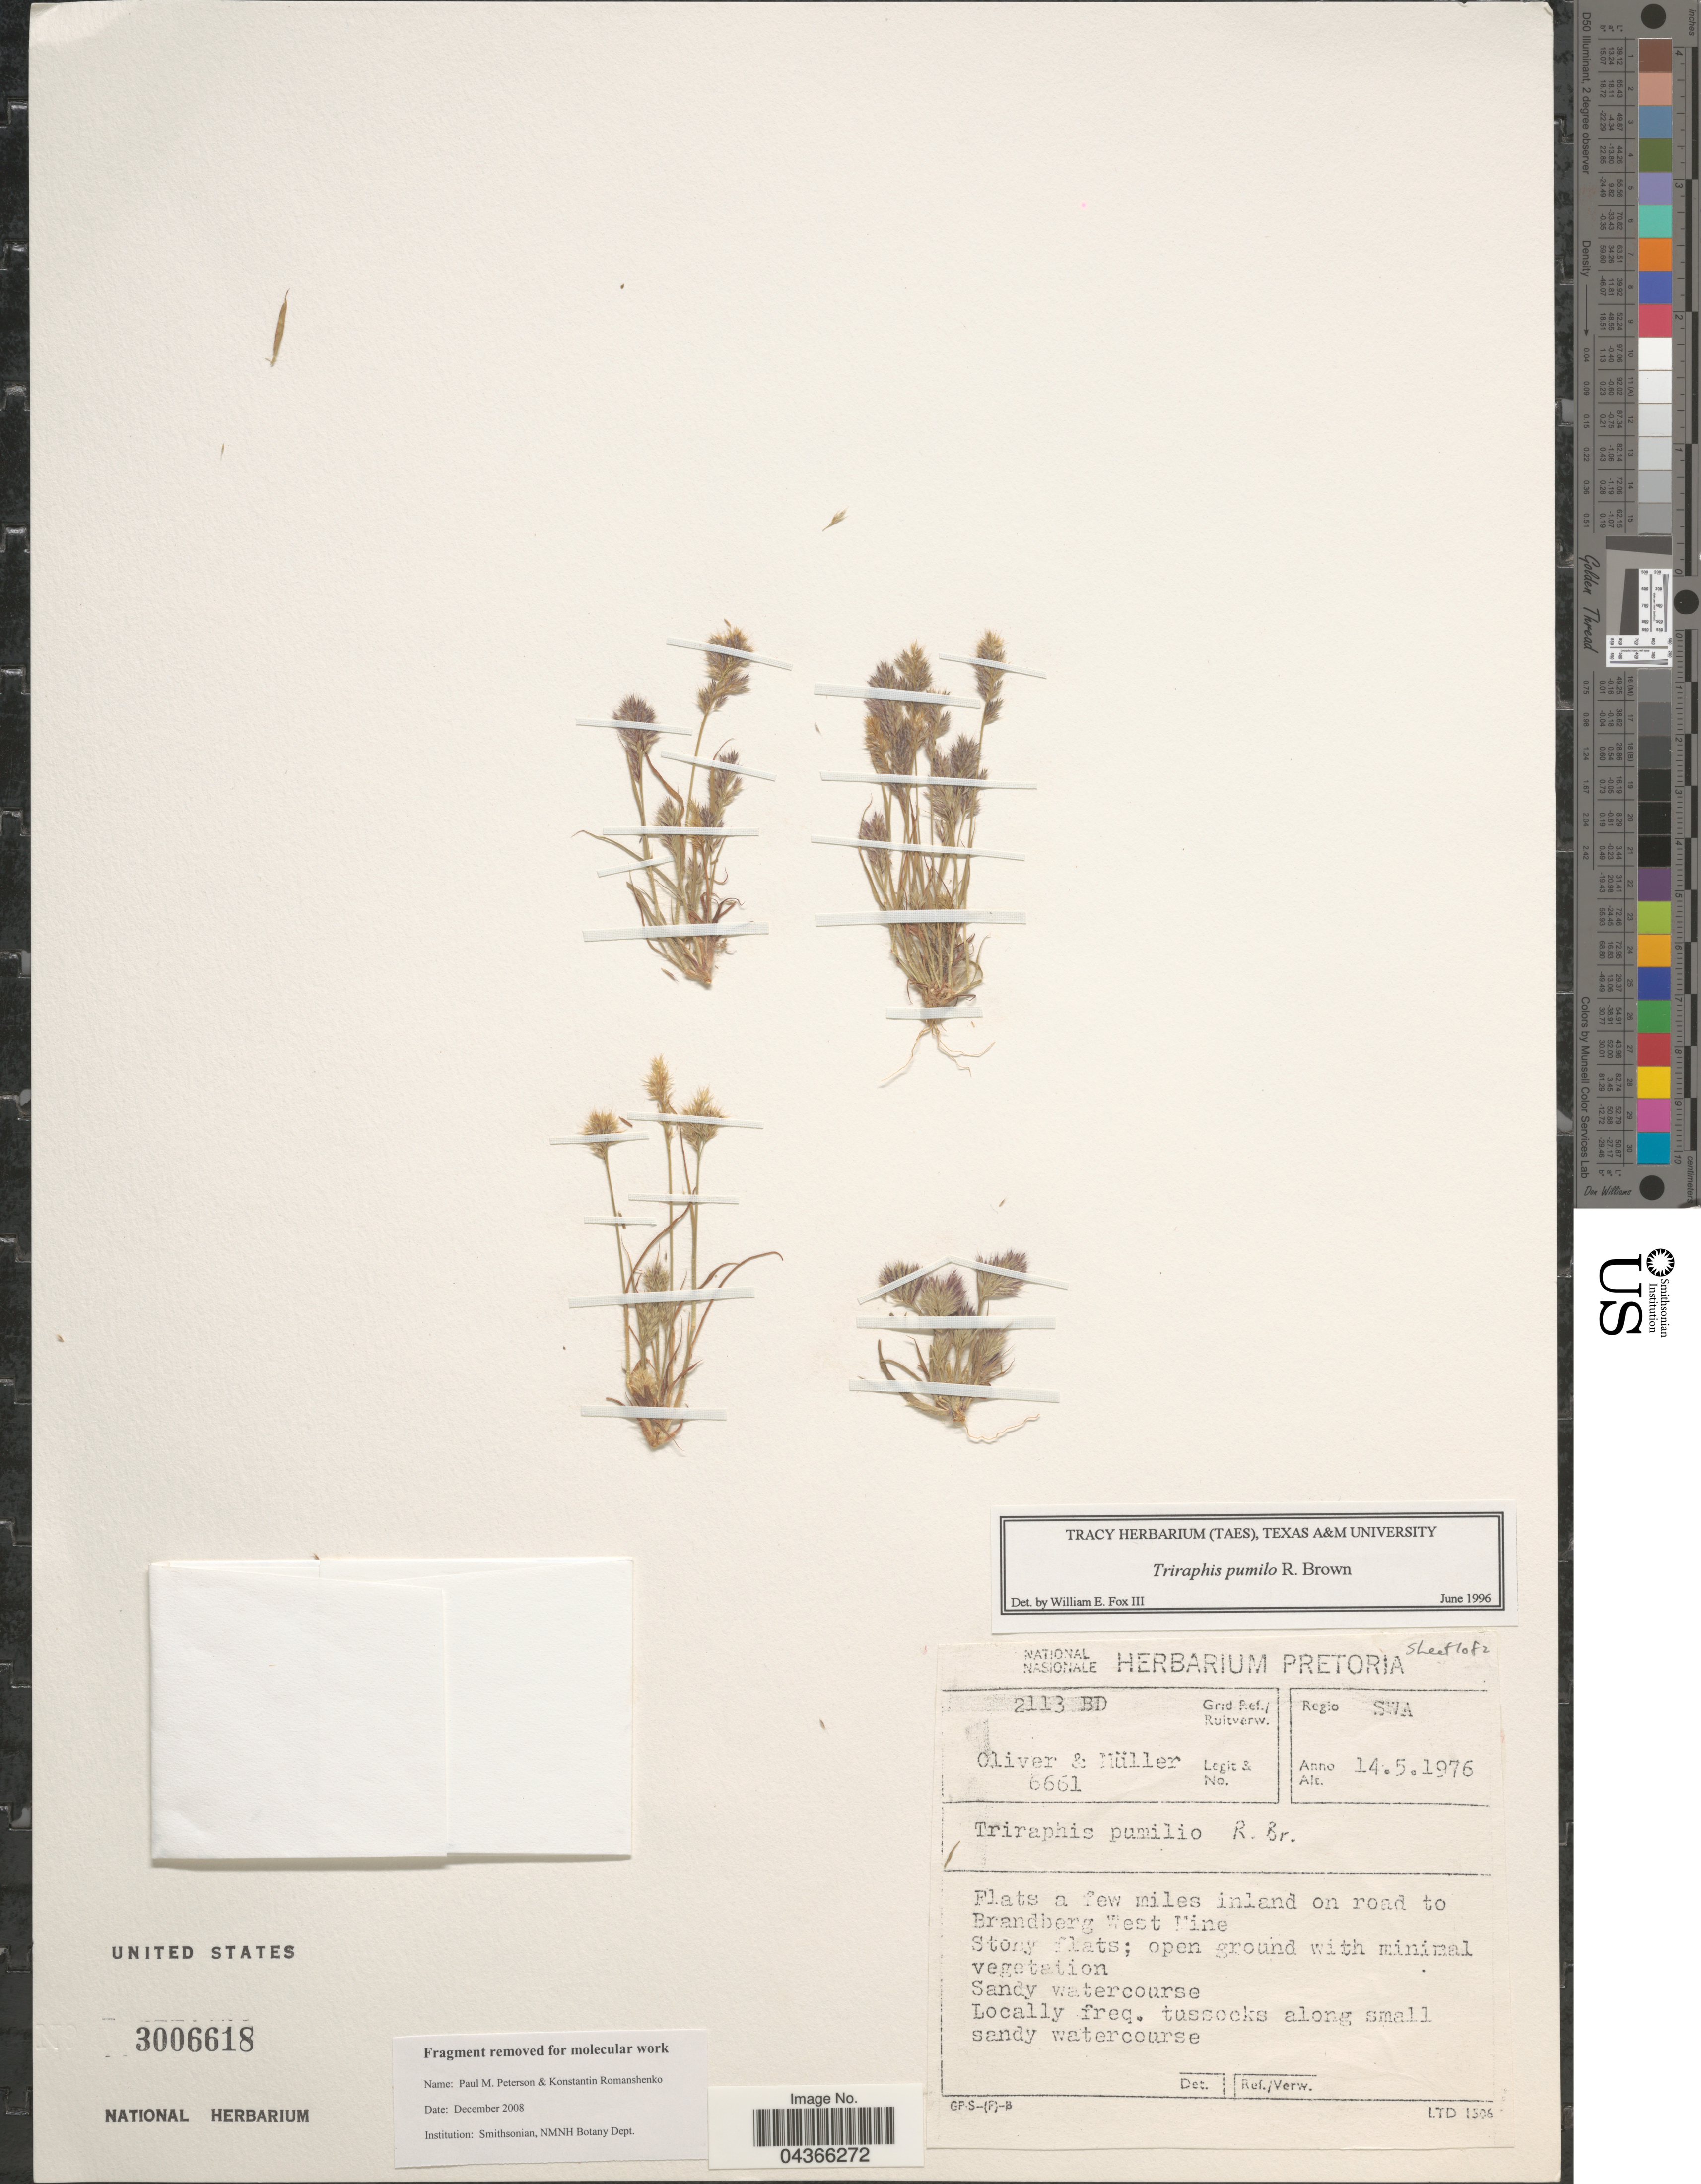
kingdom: Plantae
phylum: Tracheophyta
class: Liliopsida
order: Poales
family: Poaceae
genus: Triraphis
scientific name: Triraphis pumilio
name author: R. Br.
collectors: Oliver, -- & -- Müller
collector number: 6661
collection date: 1976-05-14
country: Namibia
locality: Grid Ref./ Ruitverw. 2113 BD. Regio SWA. Flats a few miles inland on road to Brandberg West Mine.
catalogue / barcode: US 3006618